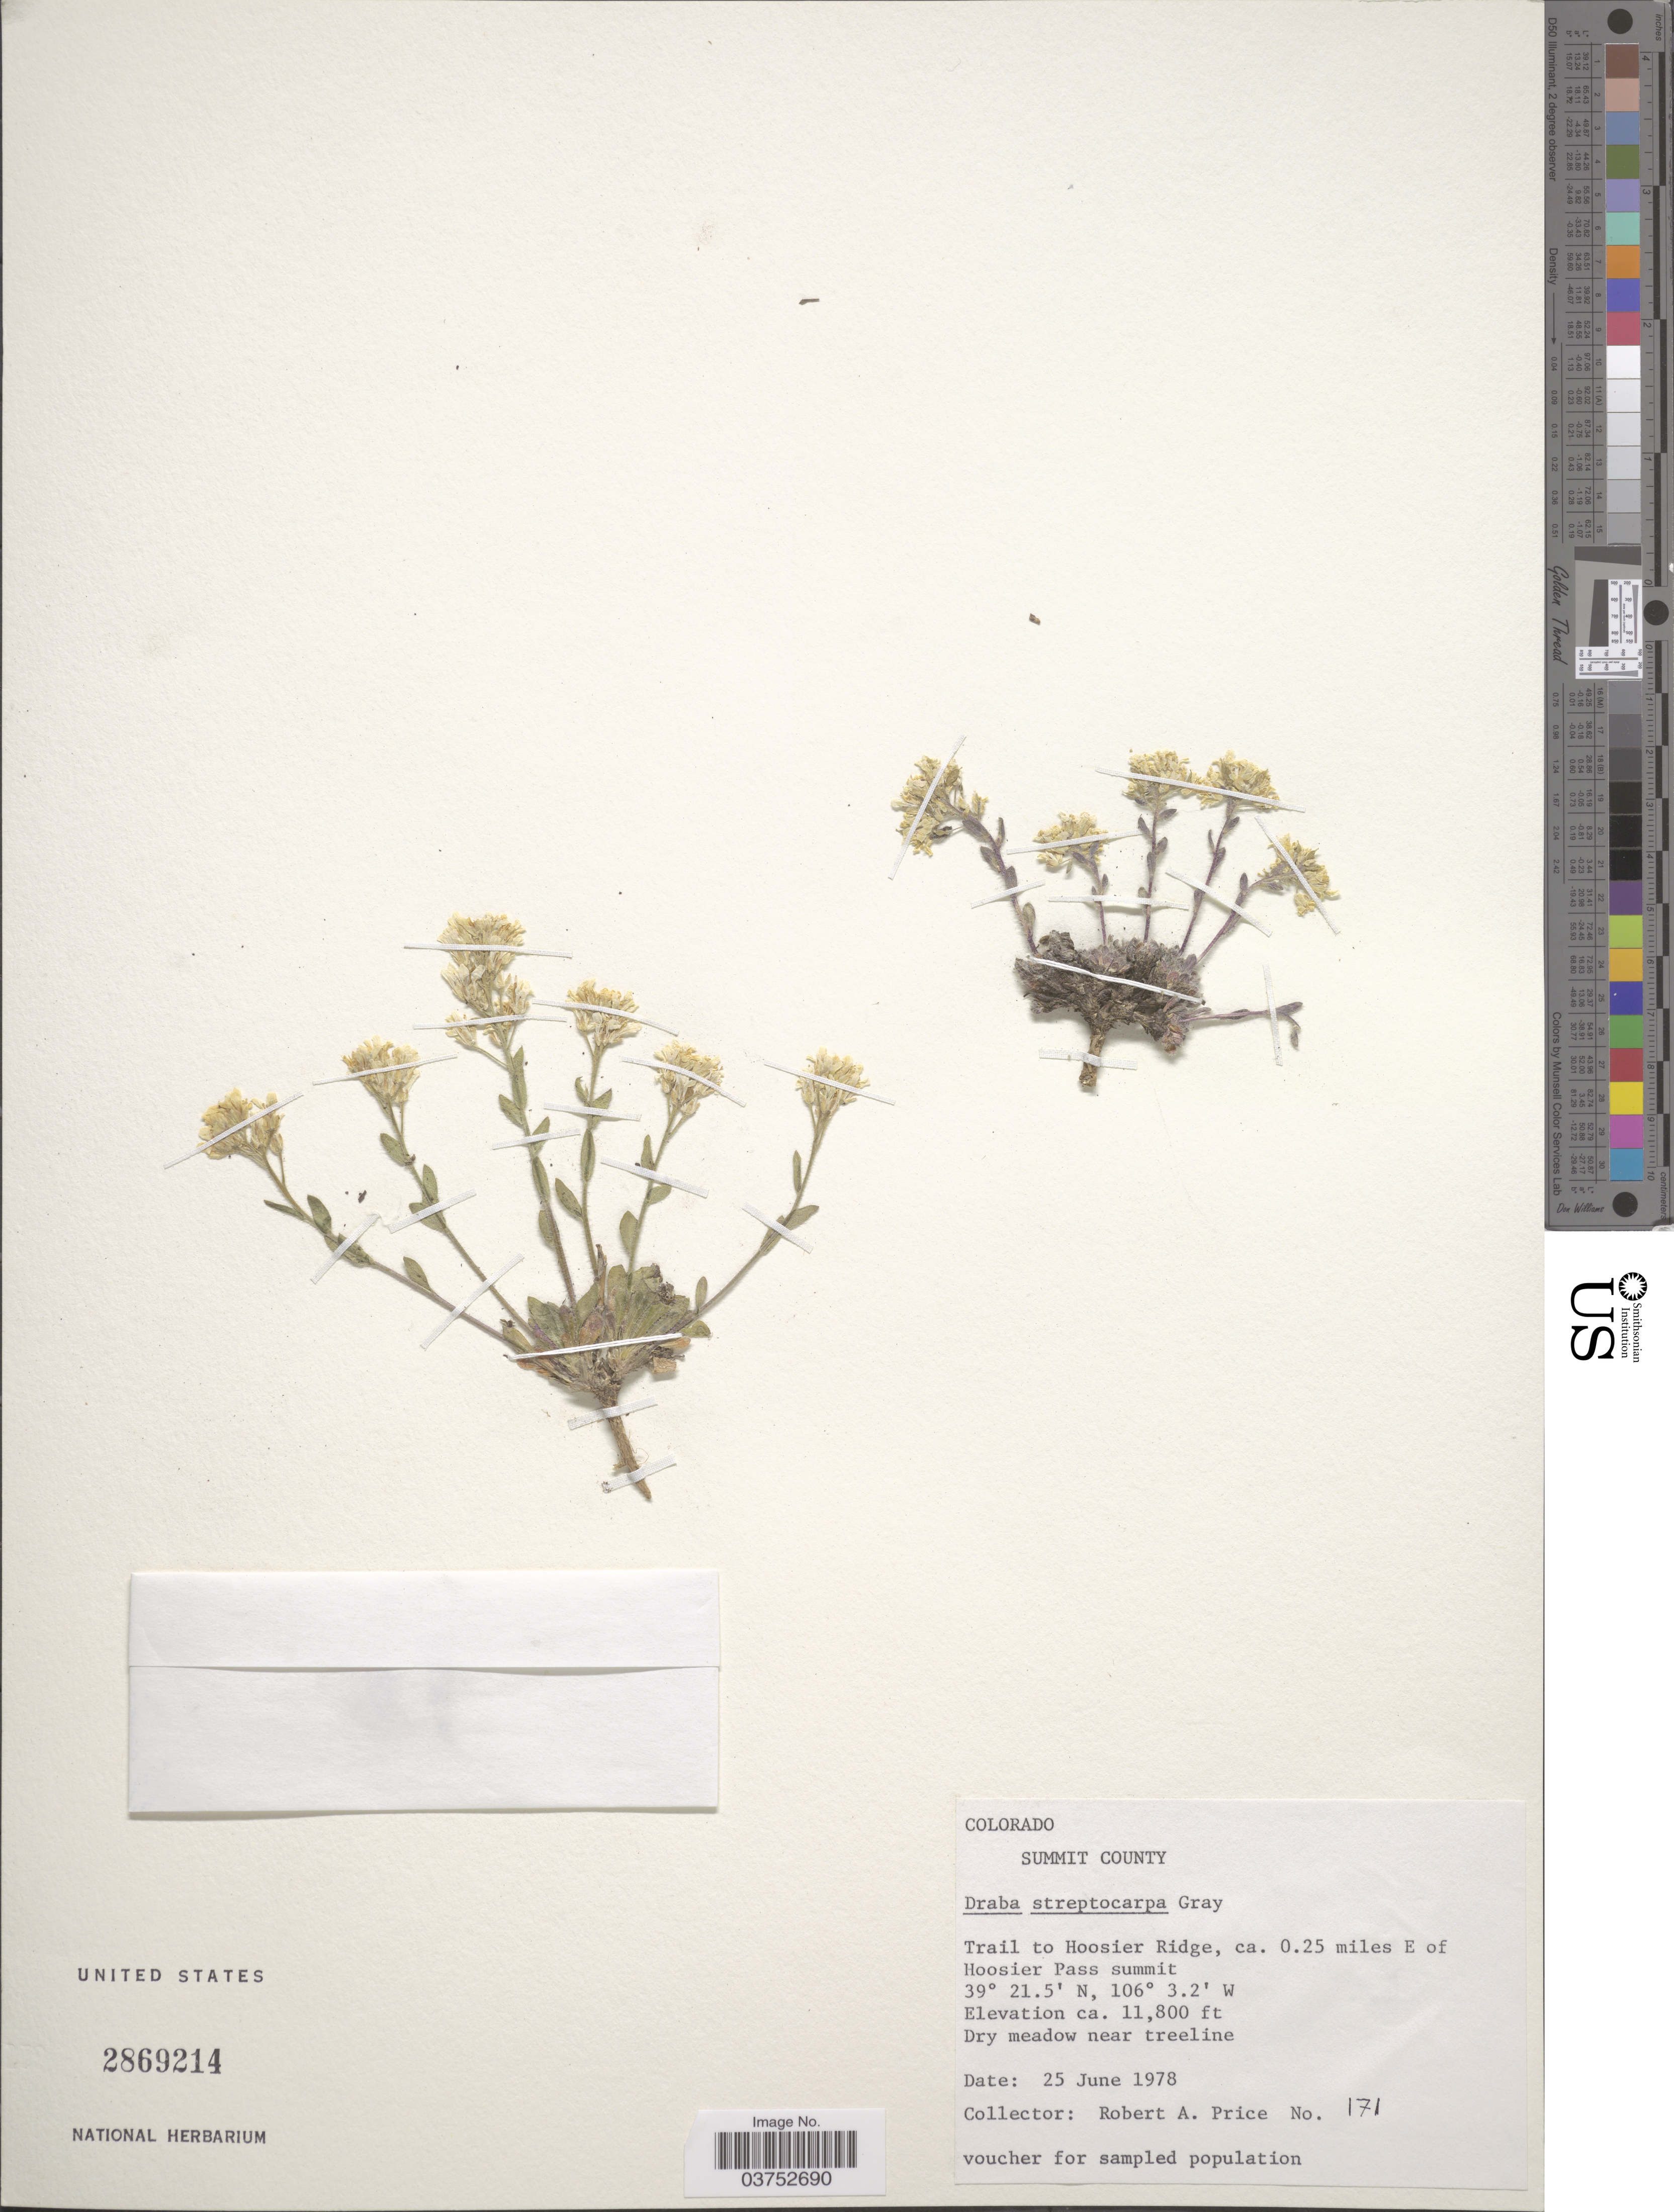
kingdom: Plantae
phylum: Tracheophyta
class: Magnoliopsida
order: Brassicales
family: Brassicaceae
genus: Draba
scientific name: Draba streptocarpa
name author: A. Gray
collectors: R. A. Price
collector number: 171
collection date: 1978-06-25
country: United States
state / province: Colorado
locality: Summit County. Trail to Hoosier Ridge, ca. 0.25 miles E of Hoosier Pas summit.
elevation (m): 3597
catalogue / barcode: US 2869214